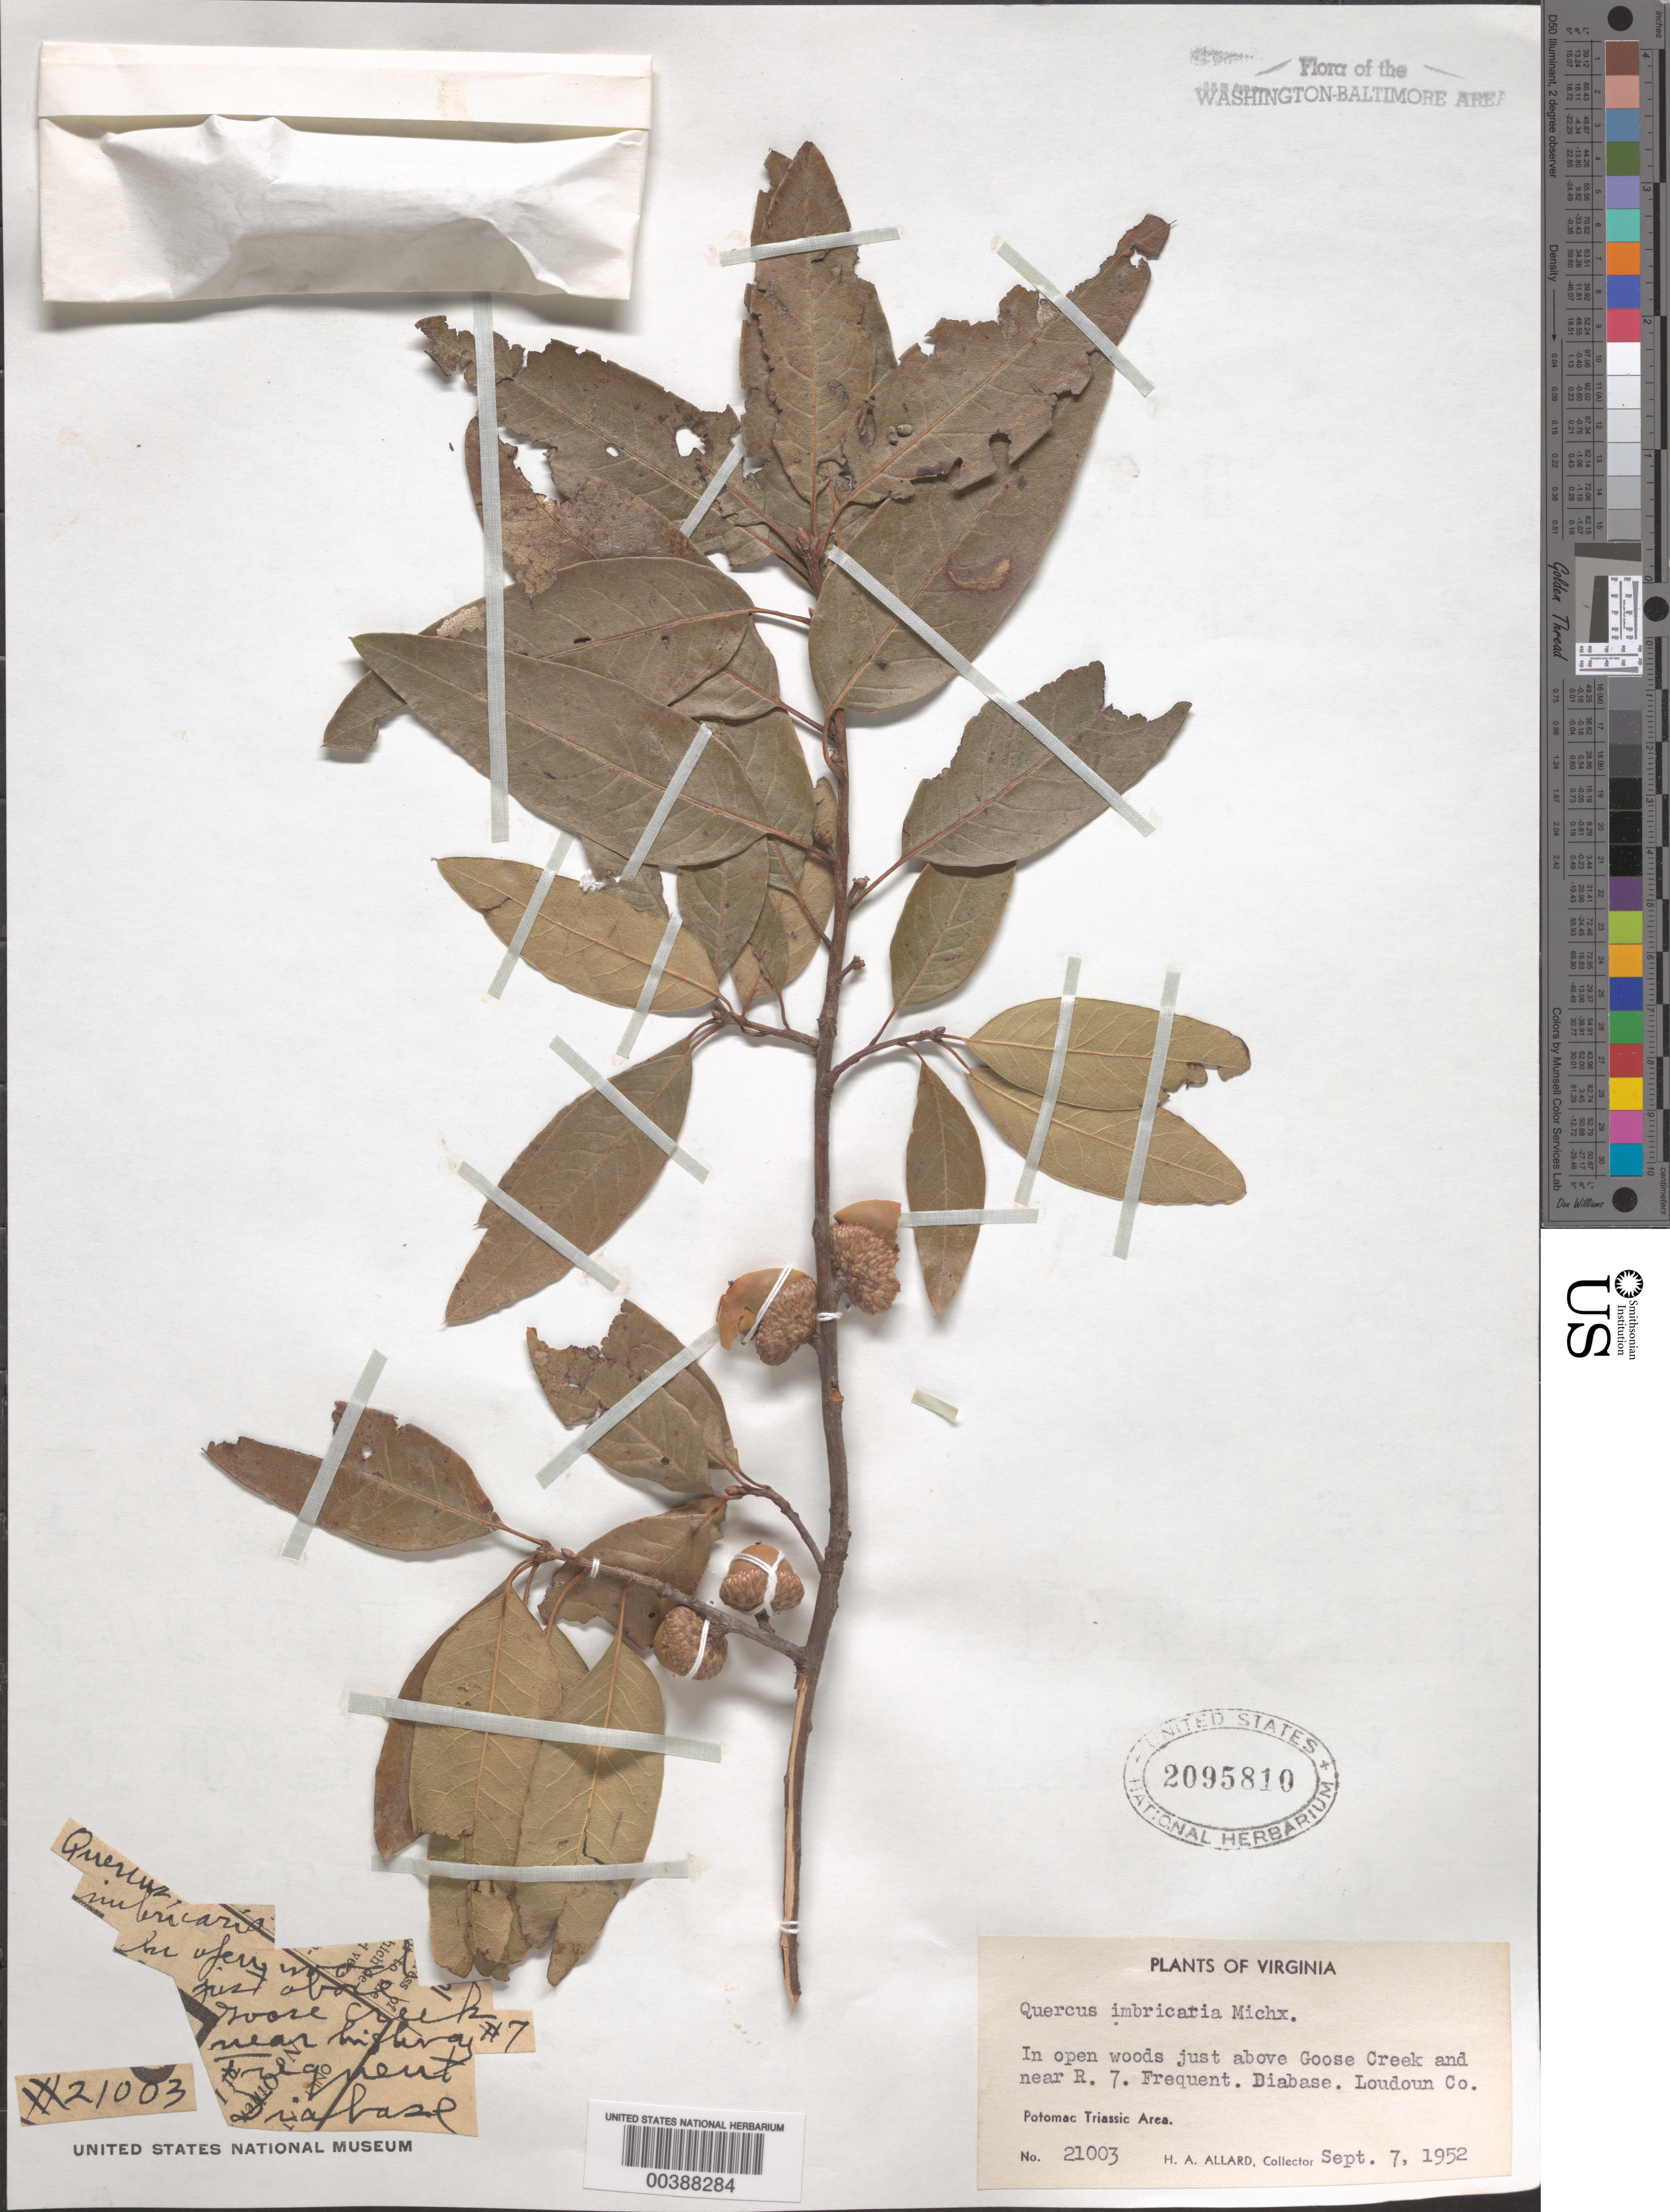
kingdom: Plantae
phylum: Tracheophyta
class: Magnoliopsida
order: Fagales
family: Fagaceae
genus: Quercus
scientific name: Quercus imbricaria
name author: Michx.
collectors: H. A. Allard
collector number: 21003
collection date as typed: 07 Sep 1952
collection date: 1952-09-07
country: United States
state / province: Virginia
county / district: Loudoun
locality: Above Goose Creek, near Route 7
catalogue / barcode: US 2095810